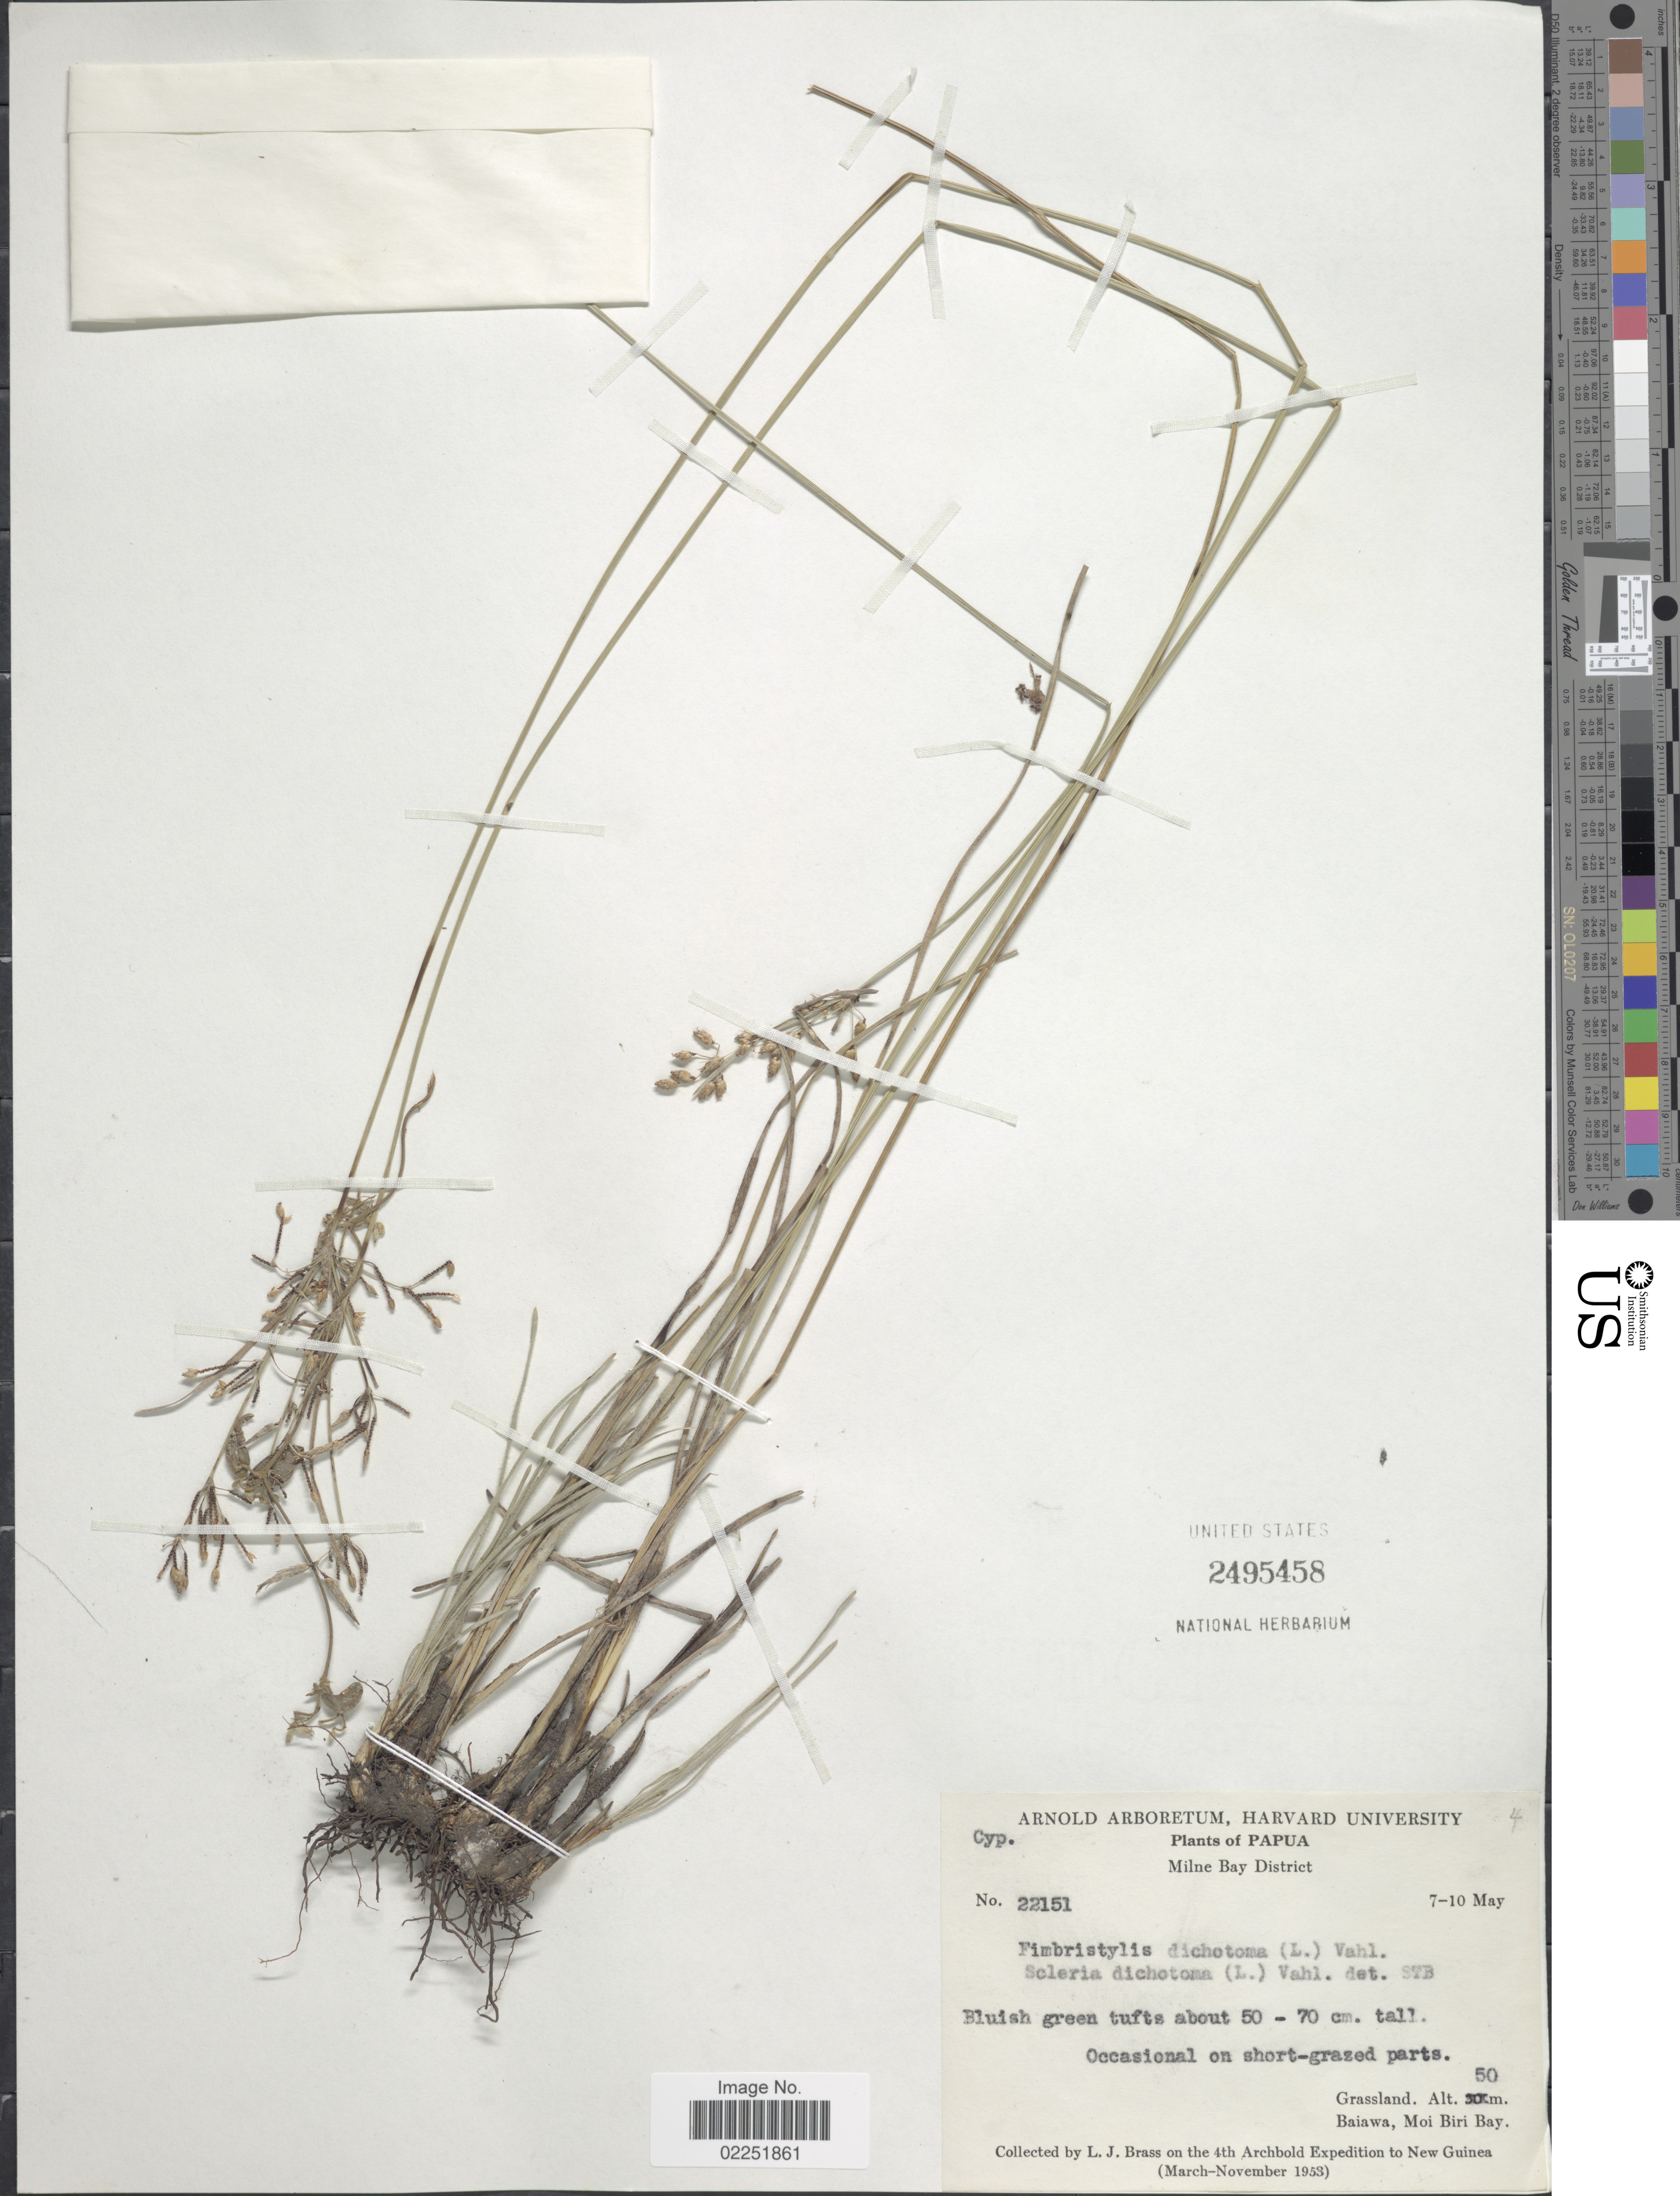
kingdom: Plantae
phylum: Tracheophyta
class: Liliopsida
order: Poales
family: Cyperaceae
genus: Fimbristylis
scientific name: Fimbristylis dichotoma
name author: (L.) Vahl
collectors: L. J. Brass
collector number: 22151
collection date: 1953-05-07/1953-05-10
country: Papua New Guinea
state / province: Milne Bay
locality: Papua. Milne Bay District. Grassland. Baiawa, Moi Biri Bay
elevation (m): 50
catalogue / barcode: US 2495458